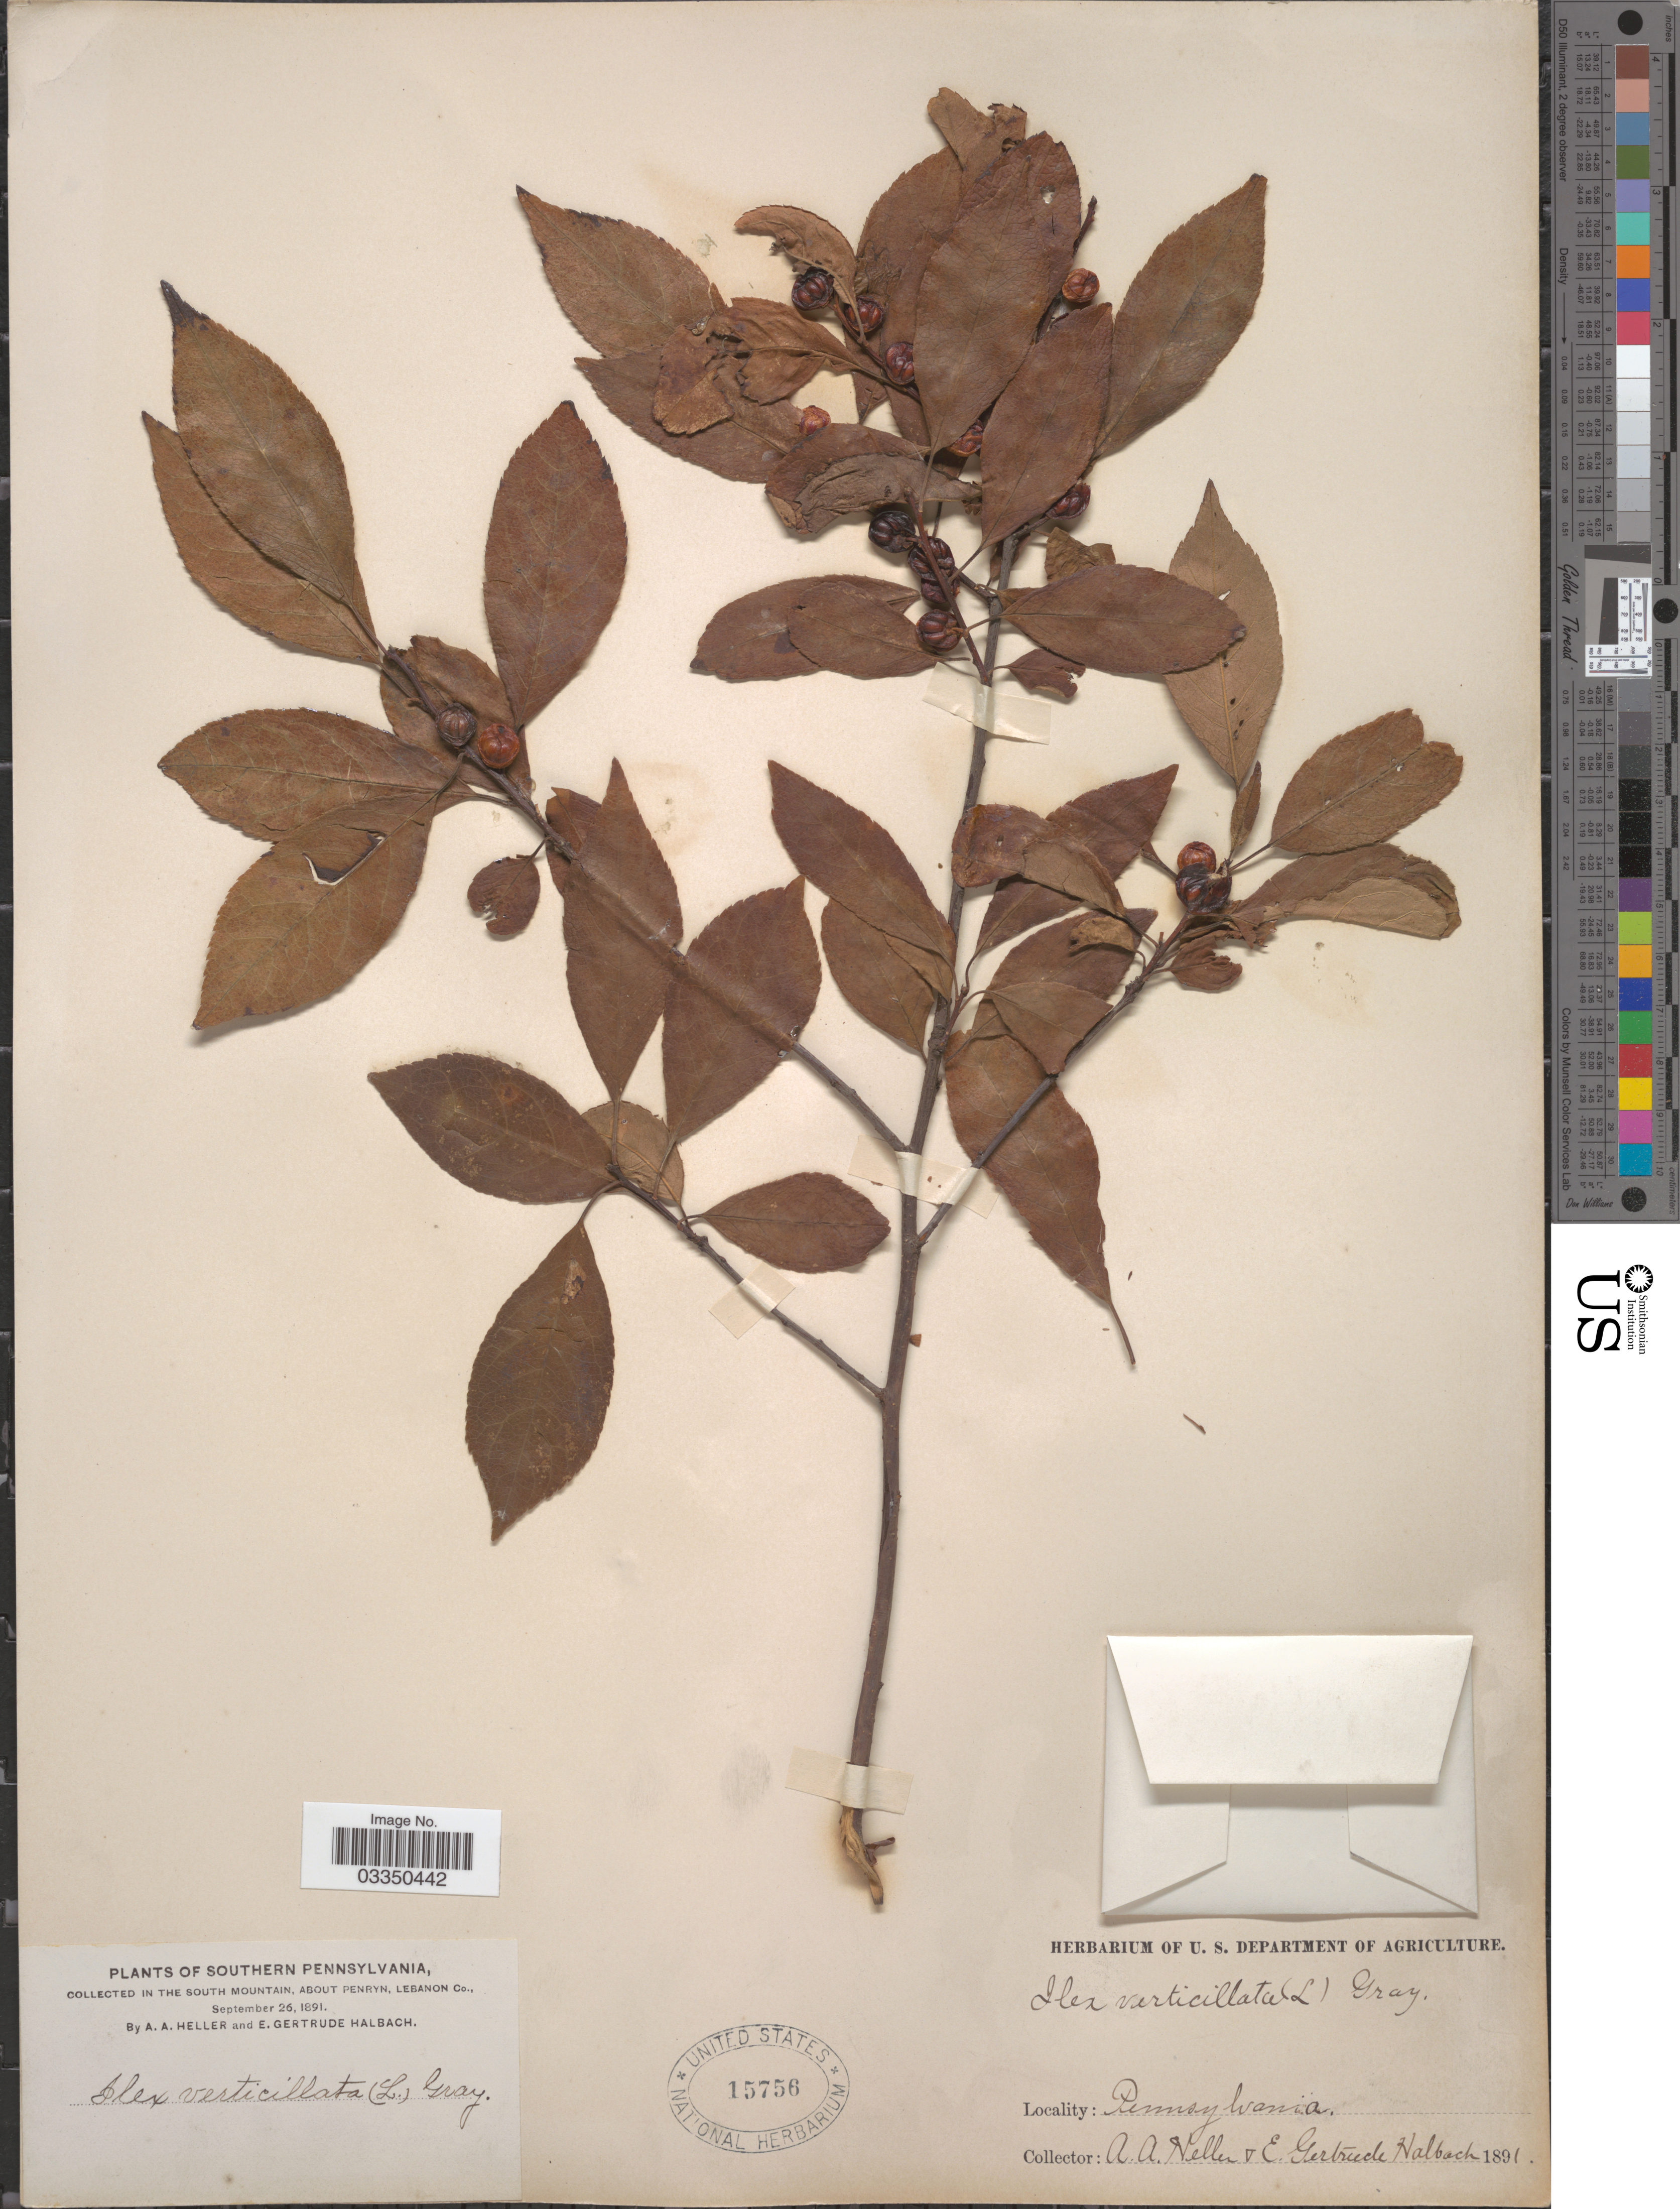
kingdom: Plantae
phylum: Tracheophyta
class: Magnoliopsida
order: Aquifoliales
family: Aquifoliaceae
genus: Ilex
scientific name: Ilex verticillata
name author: (L.) A. Gray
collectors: A. A. Heller & E. G. Halbach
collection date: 1891-09-26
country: United States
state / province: Pennsylvania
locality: Southern Pennsylvania. In the South Mountain, about Penryn, Lebanon Co.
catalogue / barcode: US 15756